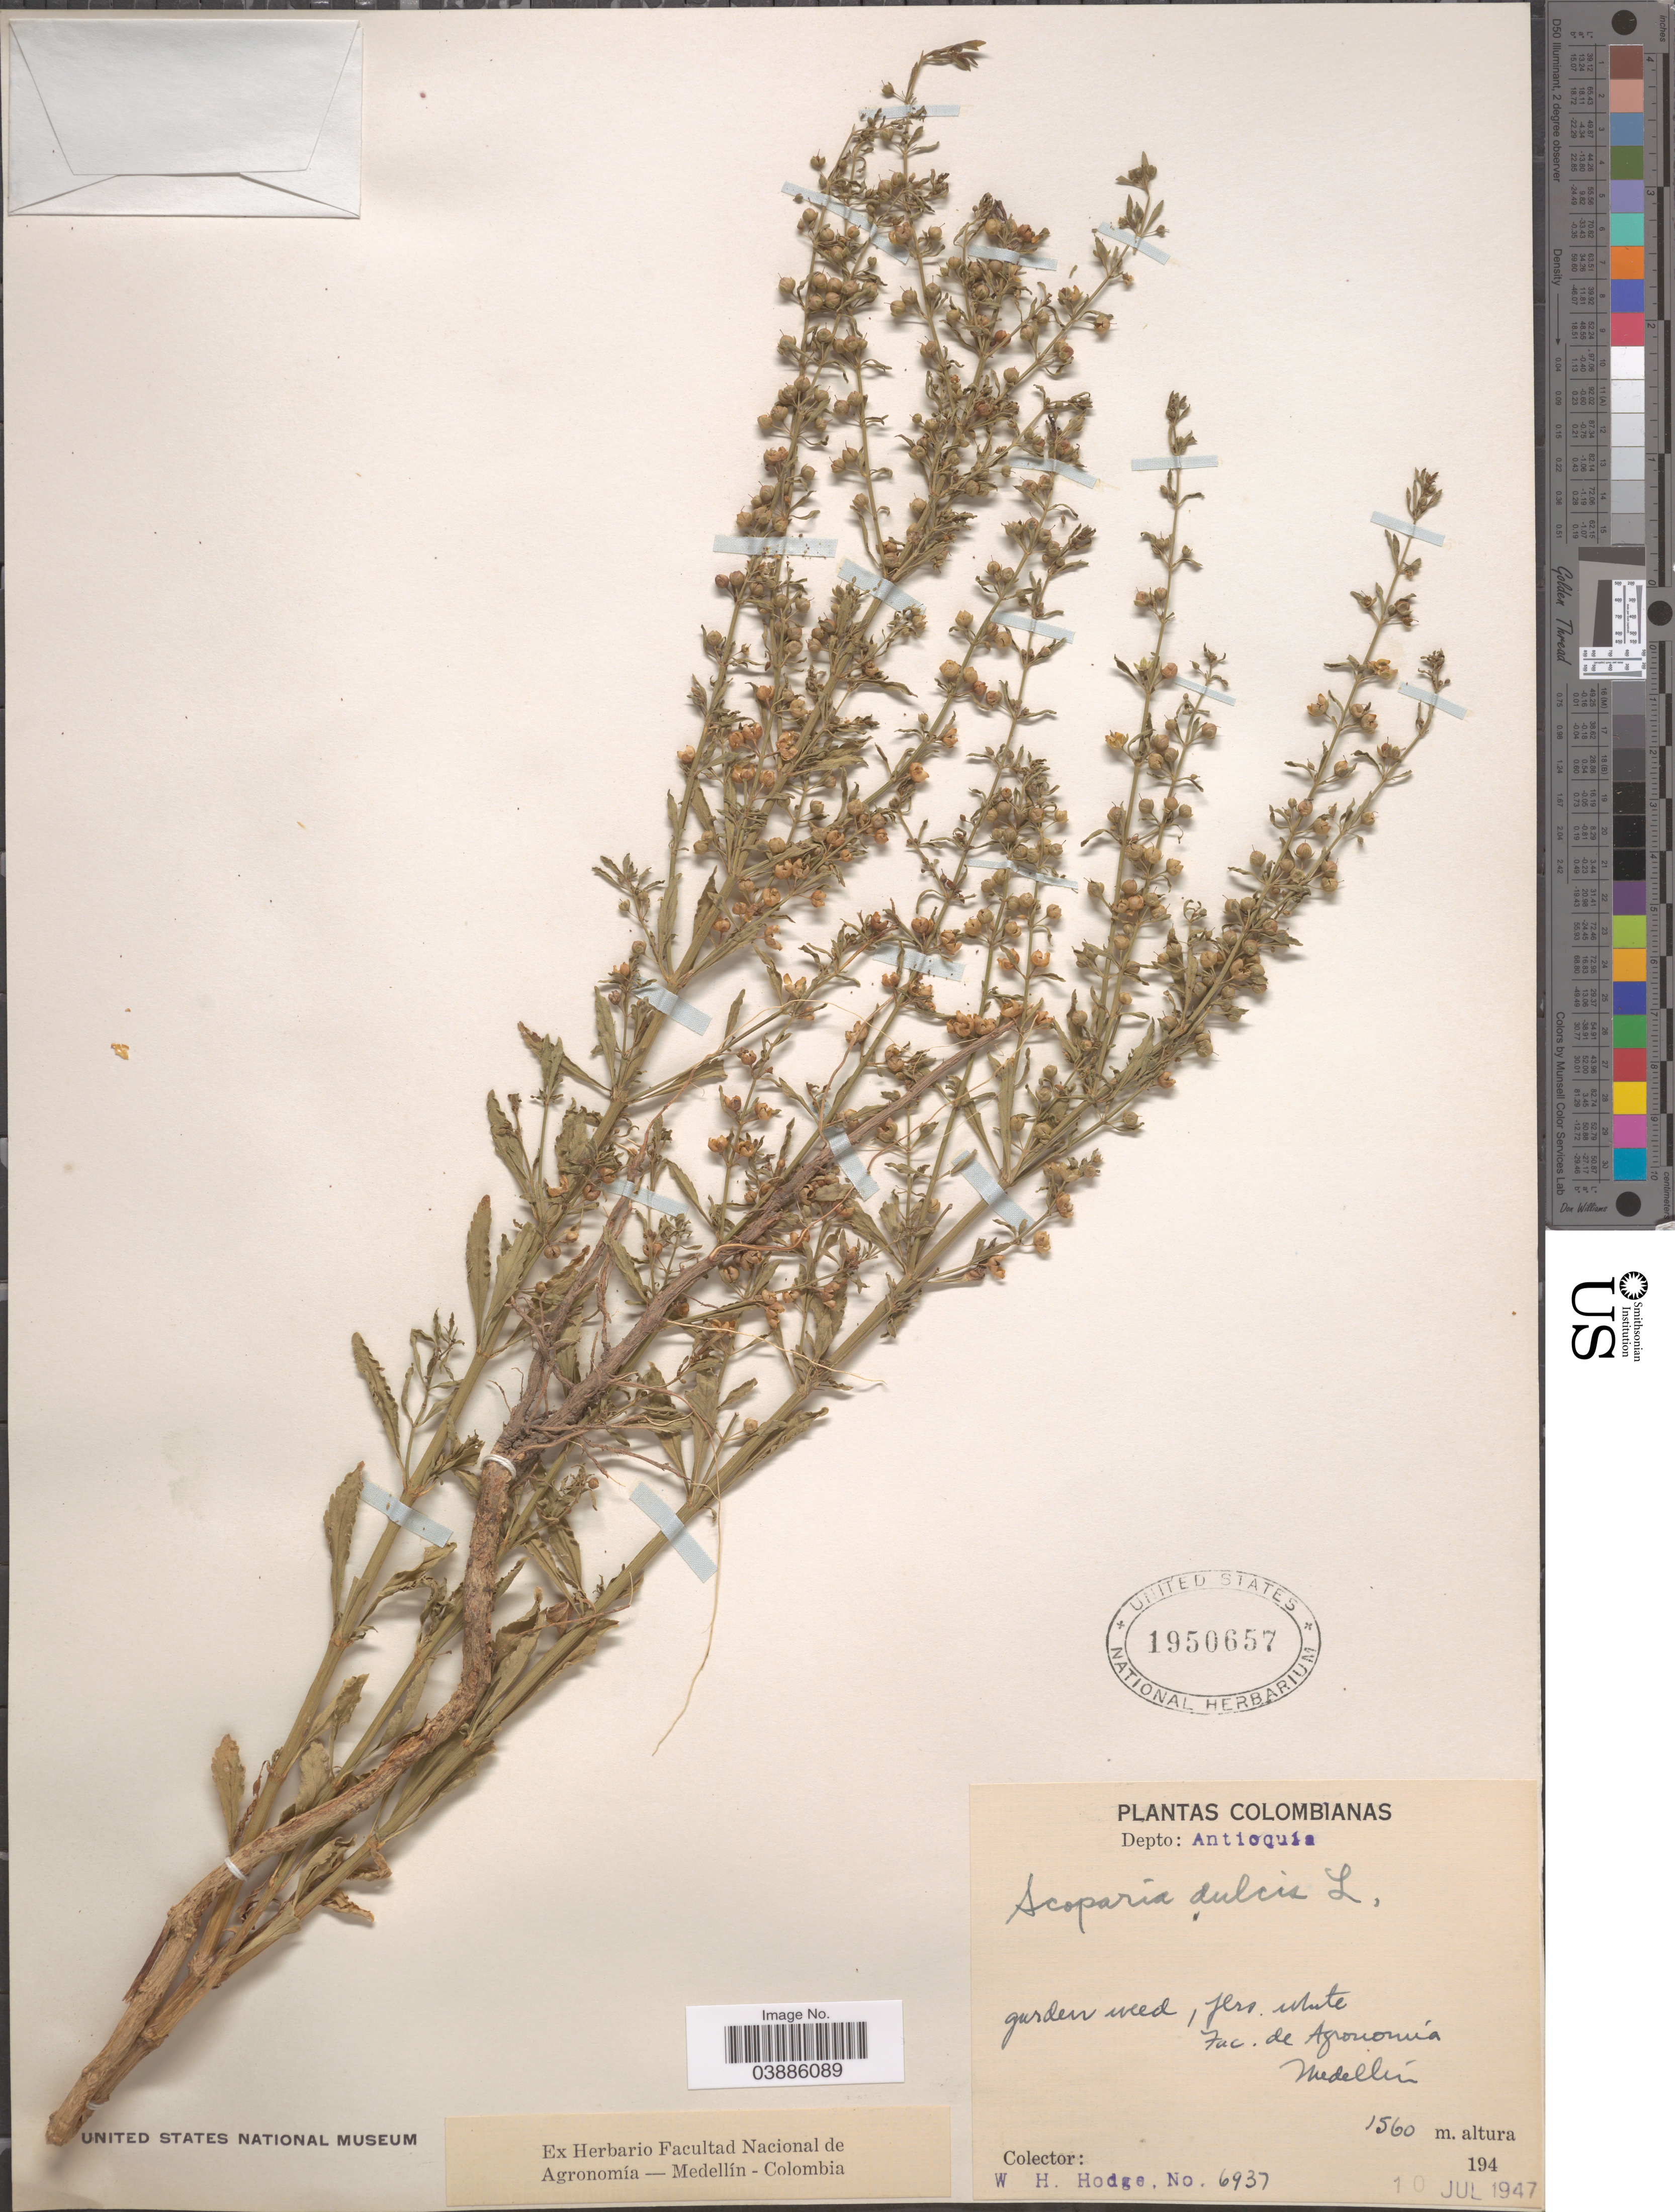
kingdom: Plantae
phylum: Tracheophyta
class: Magnoliopsida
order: Lamiales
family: Plantaginaceae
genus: Scoparia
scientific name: Scoparia dulcis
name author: L.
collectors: W. Hodge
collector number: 6937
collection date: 1947-07-10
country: Colombia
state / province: Antioquia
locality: Depto: Antioqía. Garden weed. Fac. de Agronomía. Medellín.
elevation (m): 1560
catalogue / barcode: US 1950657